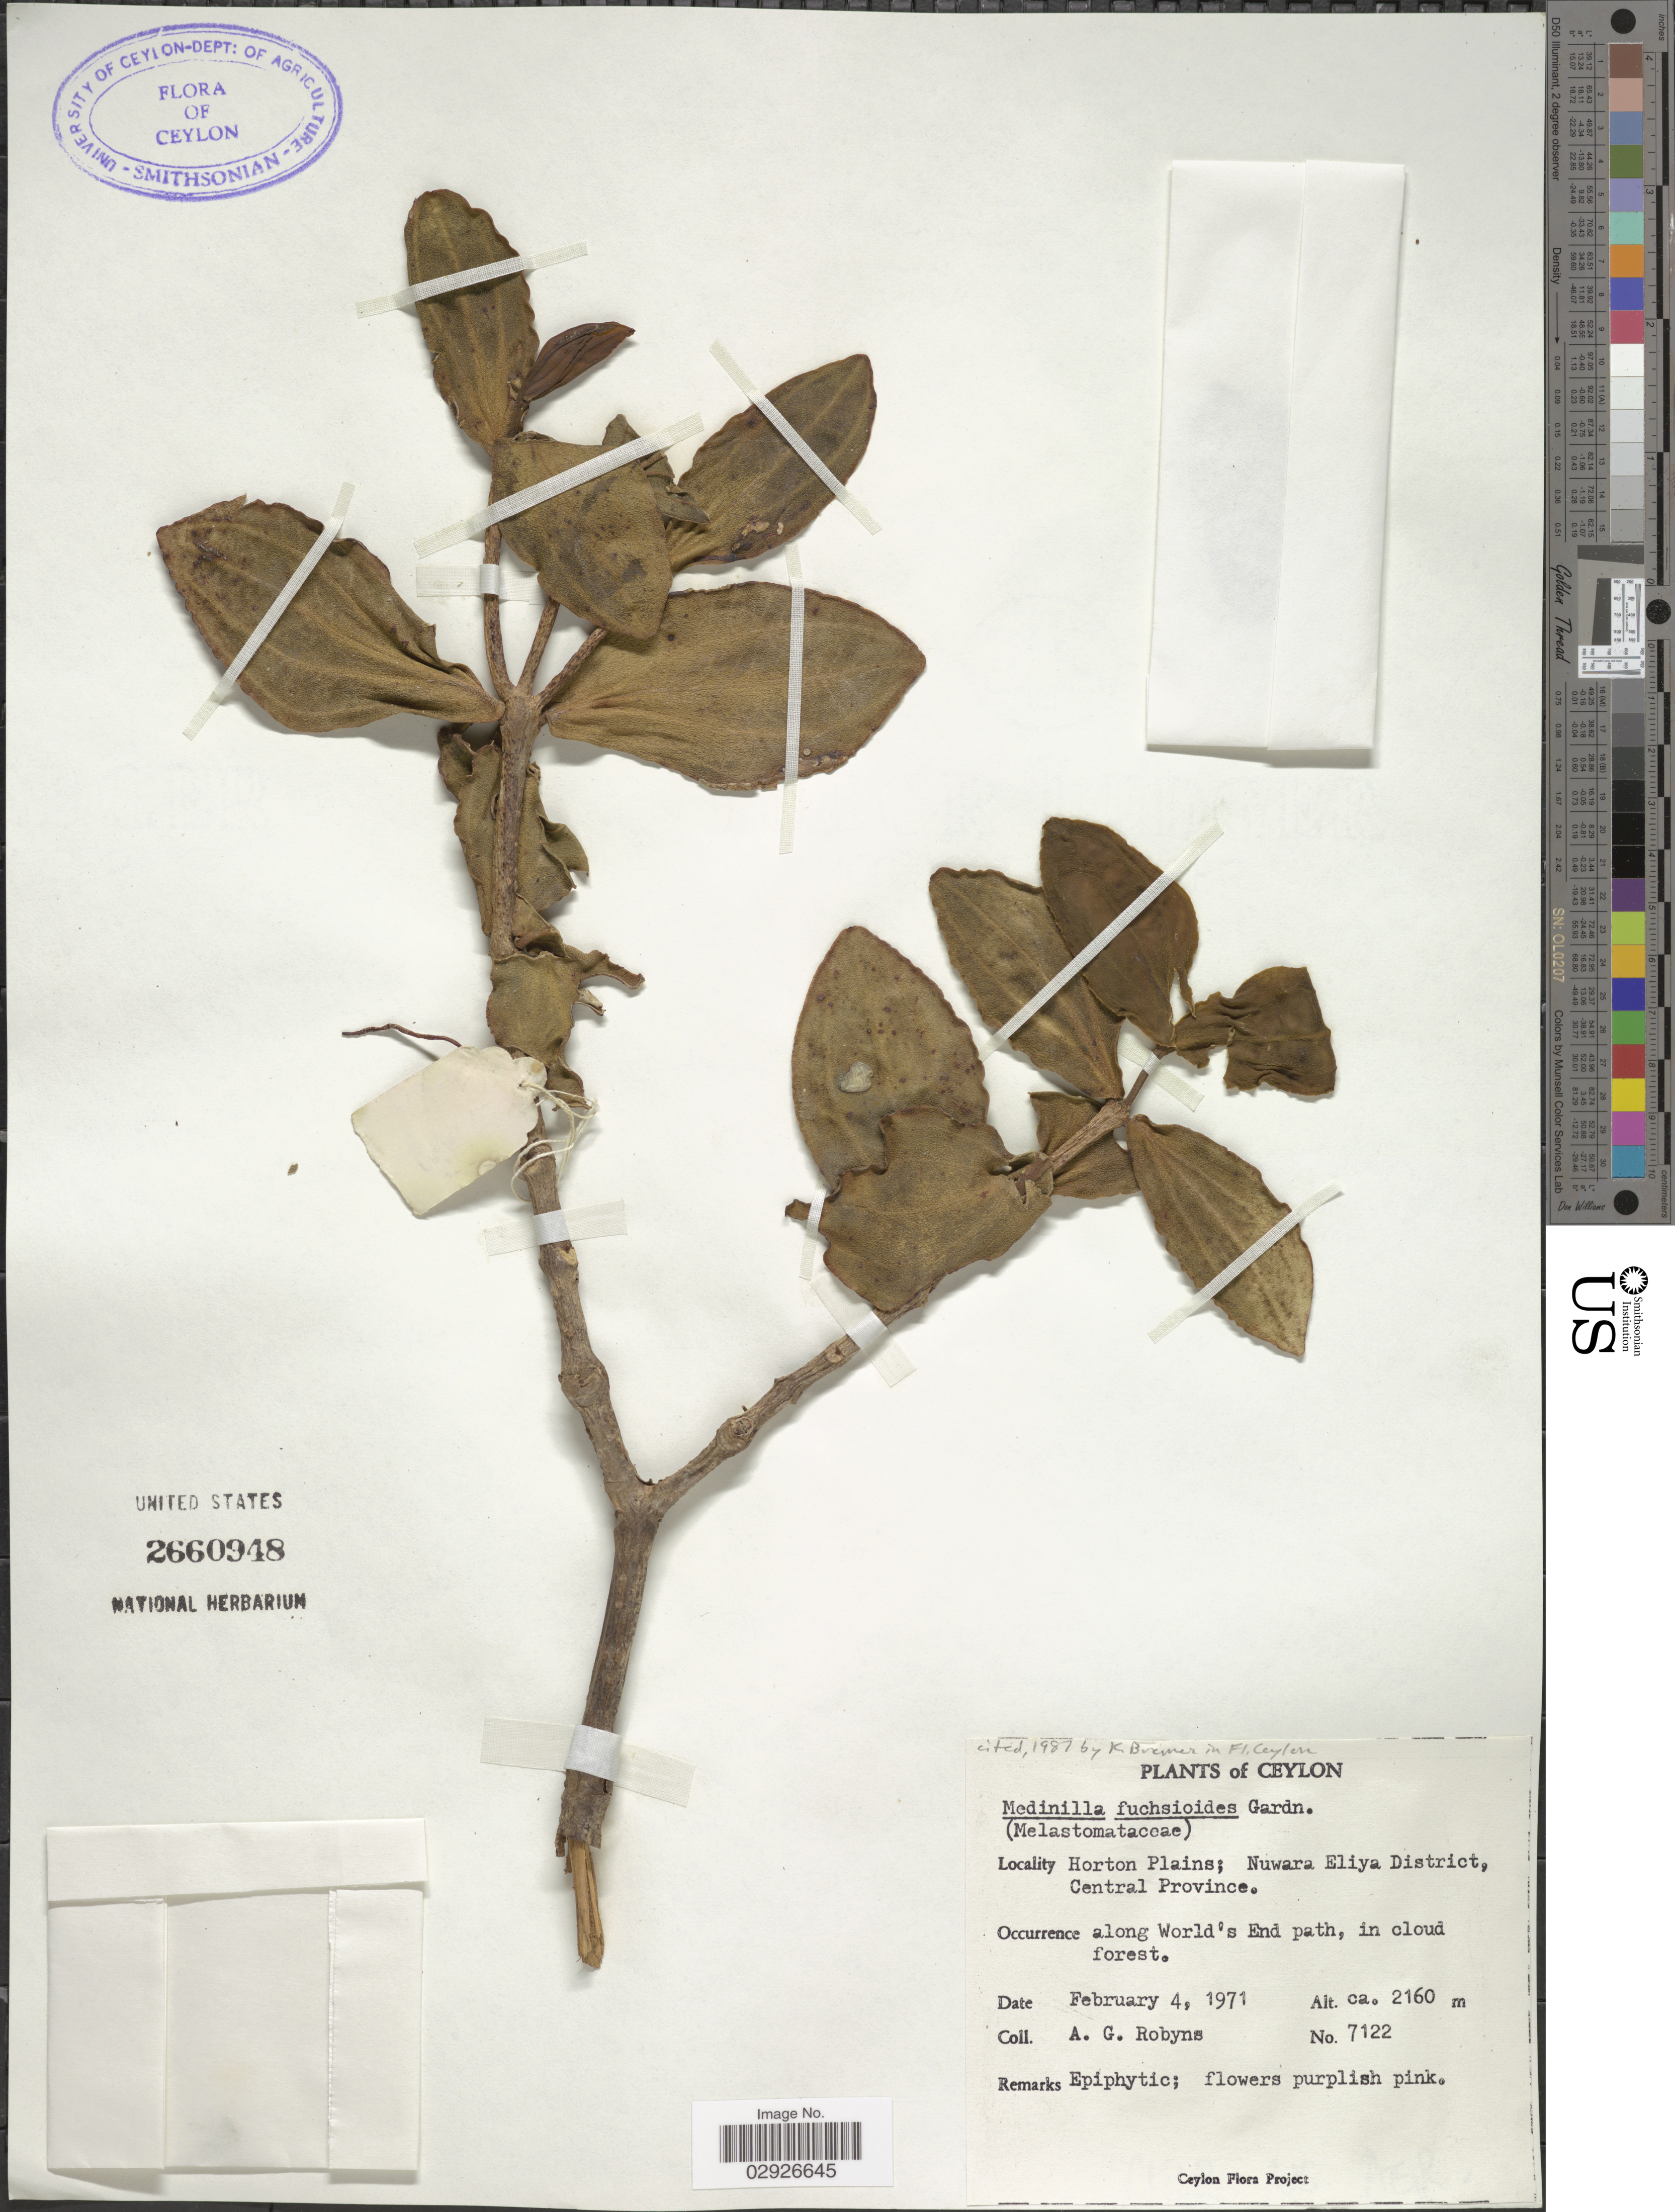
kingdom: Plantae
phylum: Tracheophyta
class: Magnoliopsida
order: Myrtales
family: Melastomataceae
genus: Medinilla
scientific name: Medinilla fuchsioides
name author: Gard.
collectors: A. G. Robyns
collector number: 7122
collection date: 1971-02-04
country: Sri Lanka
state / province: Central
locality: Ceylon. Horton Plains; Nuwara Eliya District. Along World's End path.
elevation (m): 2160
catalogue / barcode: US 2660948